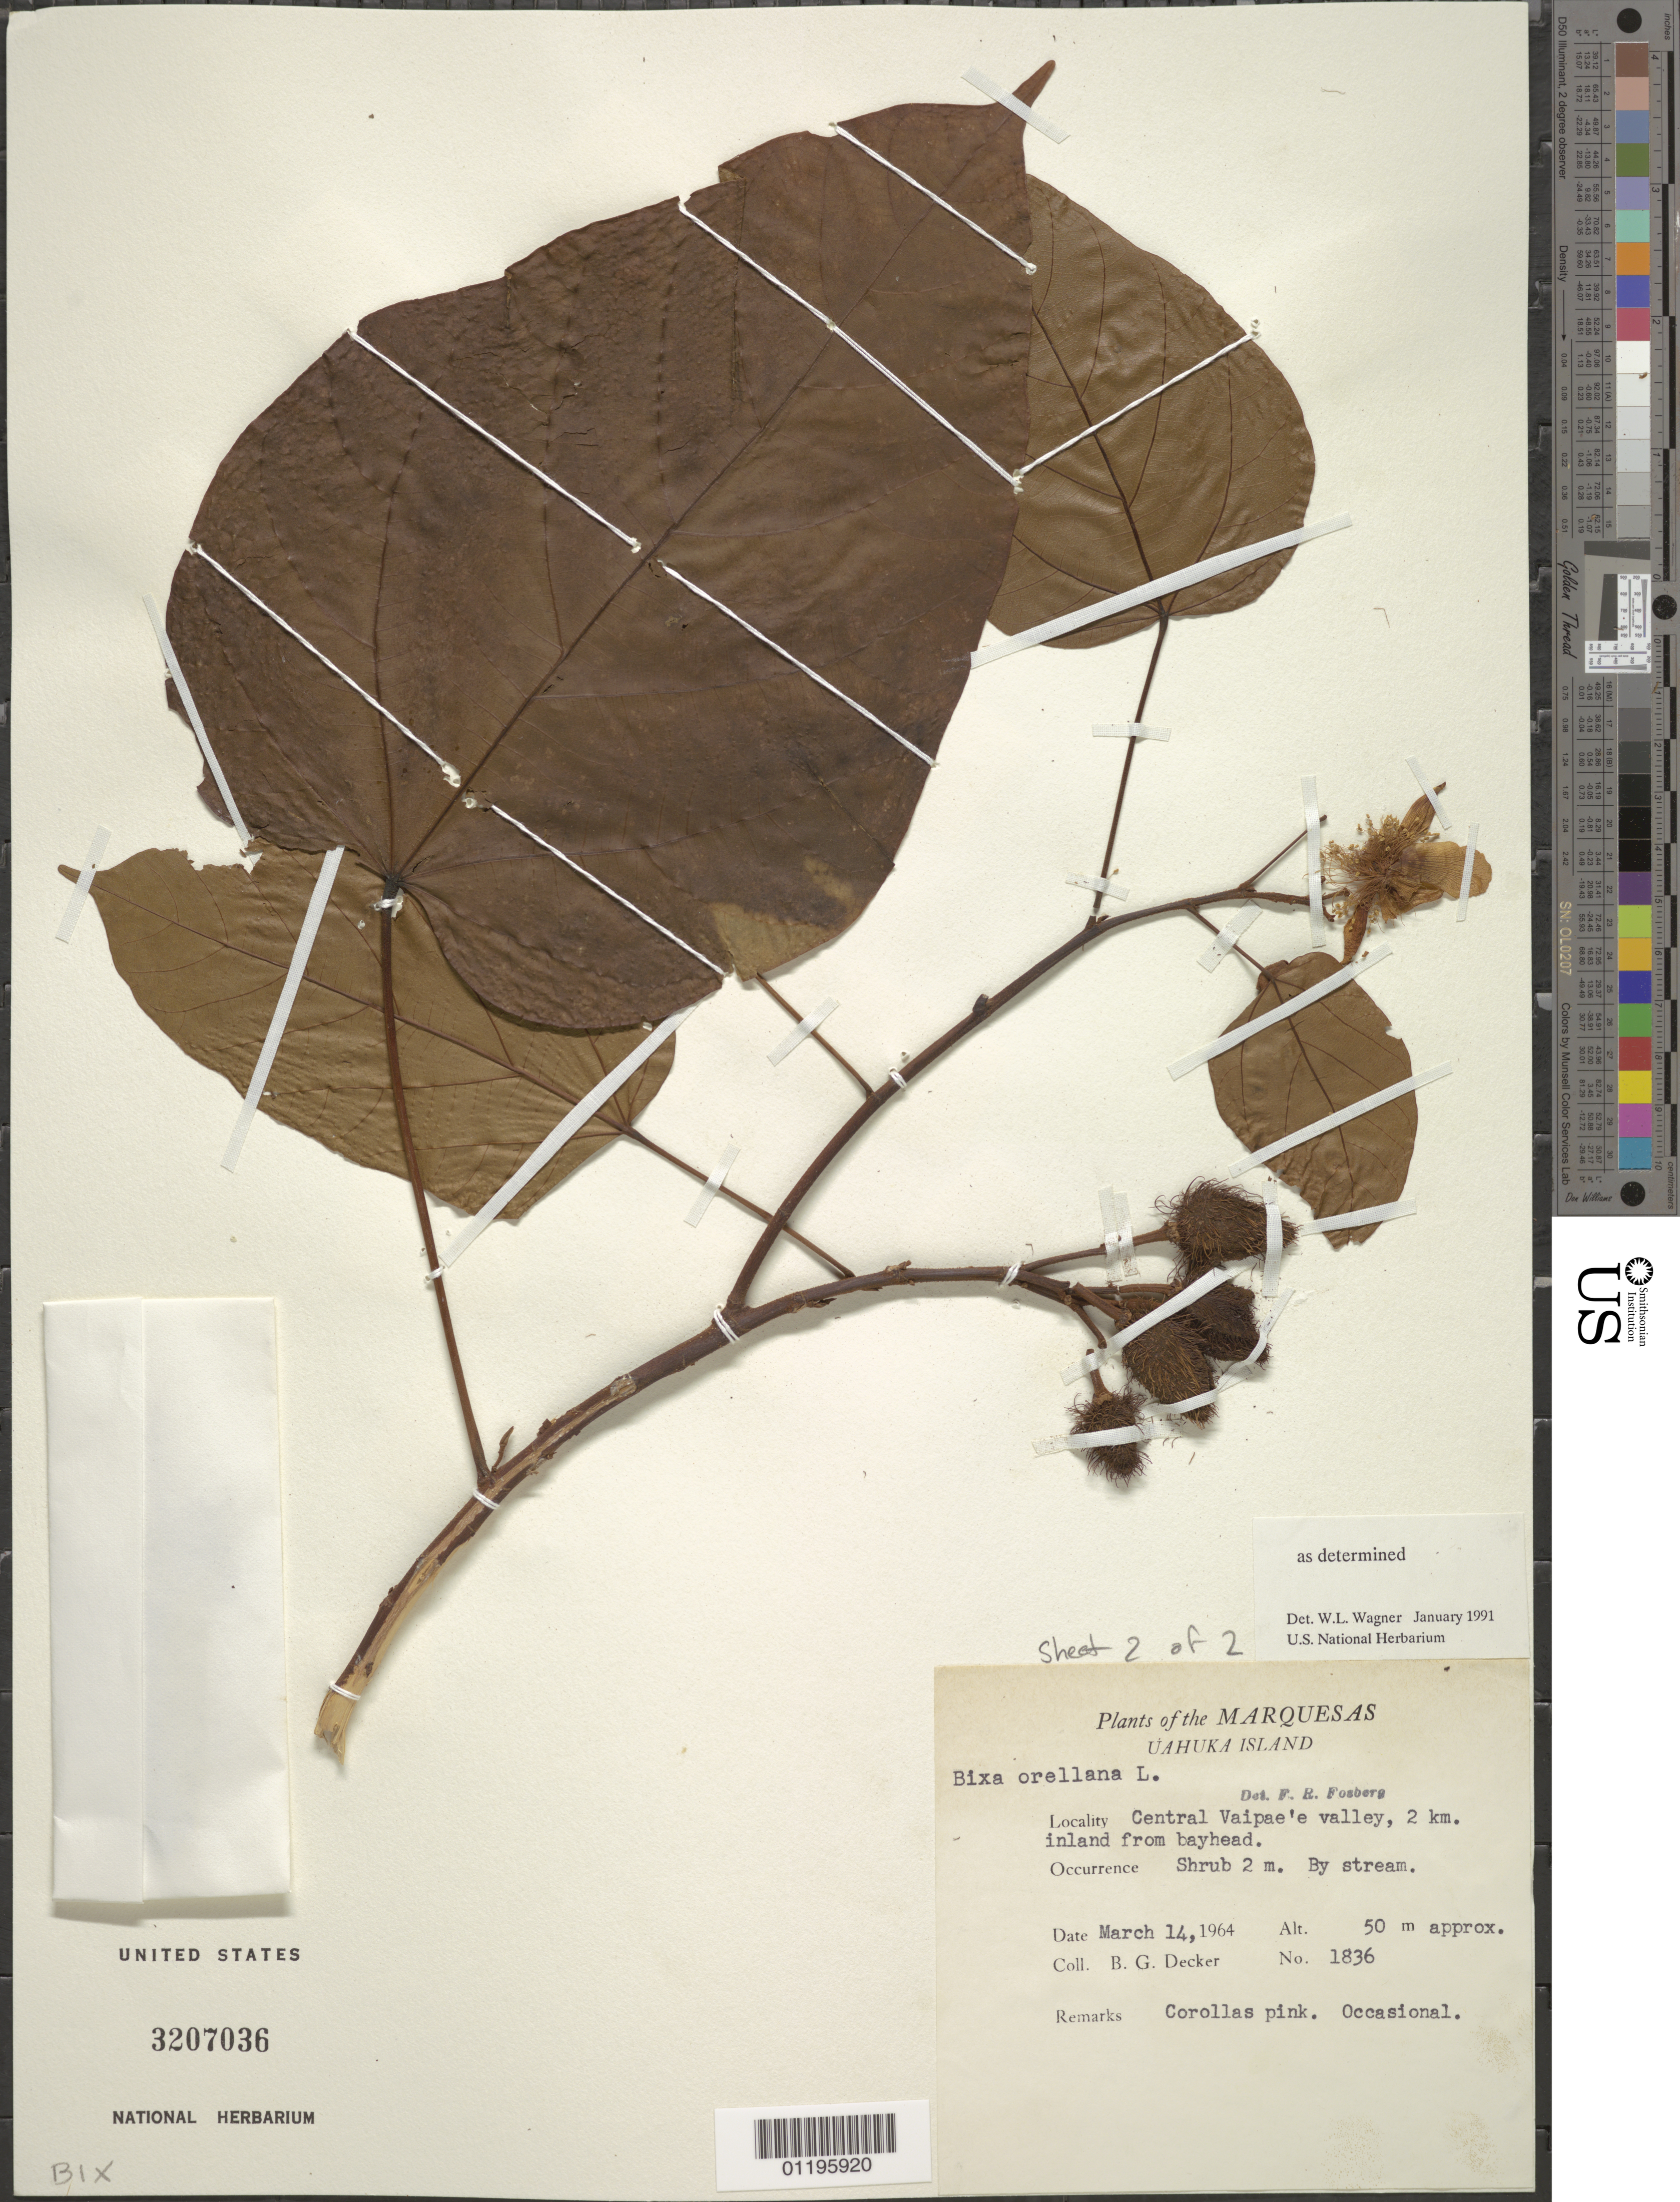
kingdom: Plantae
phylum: Tracheophyta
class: Magnoliopsida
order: Malvales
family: Bixaceae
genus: Bixa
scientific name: Bixa orellana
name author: L.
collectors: B. G. Decker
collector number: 1836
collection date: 1964-03-14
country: French Polynesia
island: Ua Huka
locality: central Vaipae'e Valley, 2 km inland from bayhead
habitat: By stream. Occasional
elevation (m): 50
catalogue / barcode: US 3207036